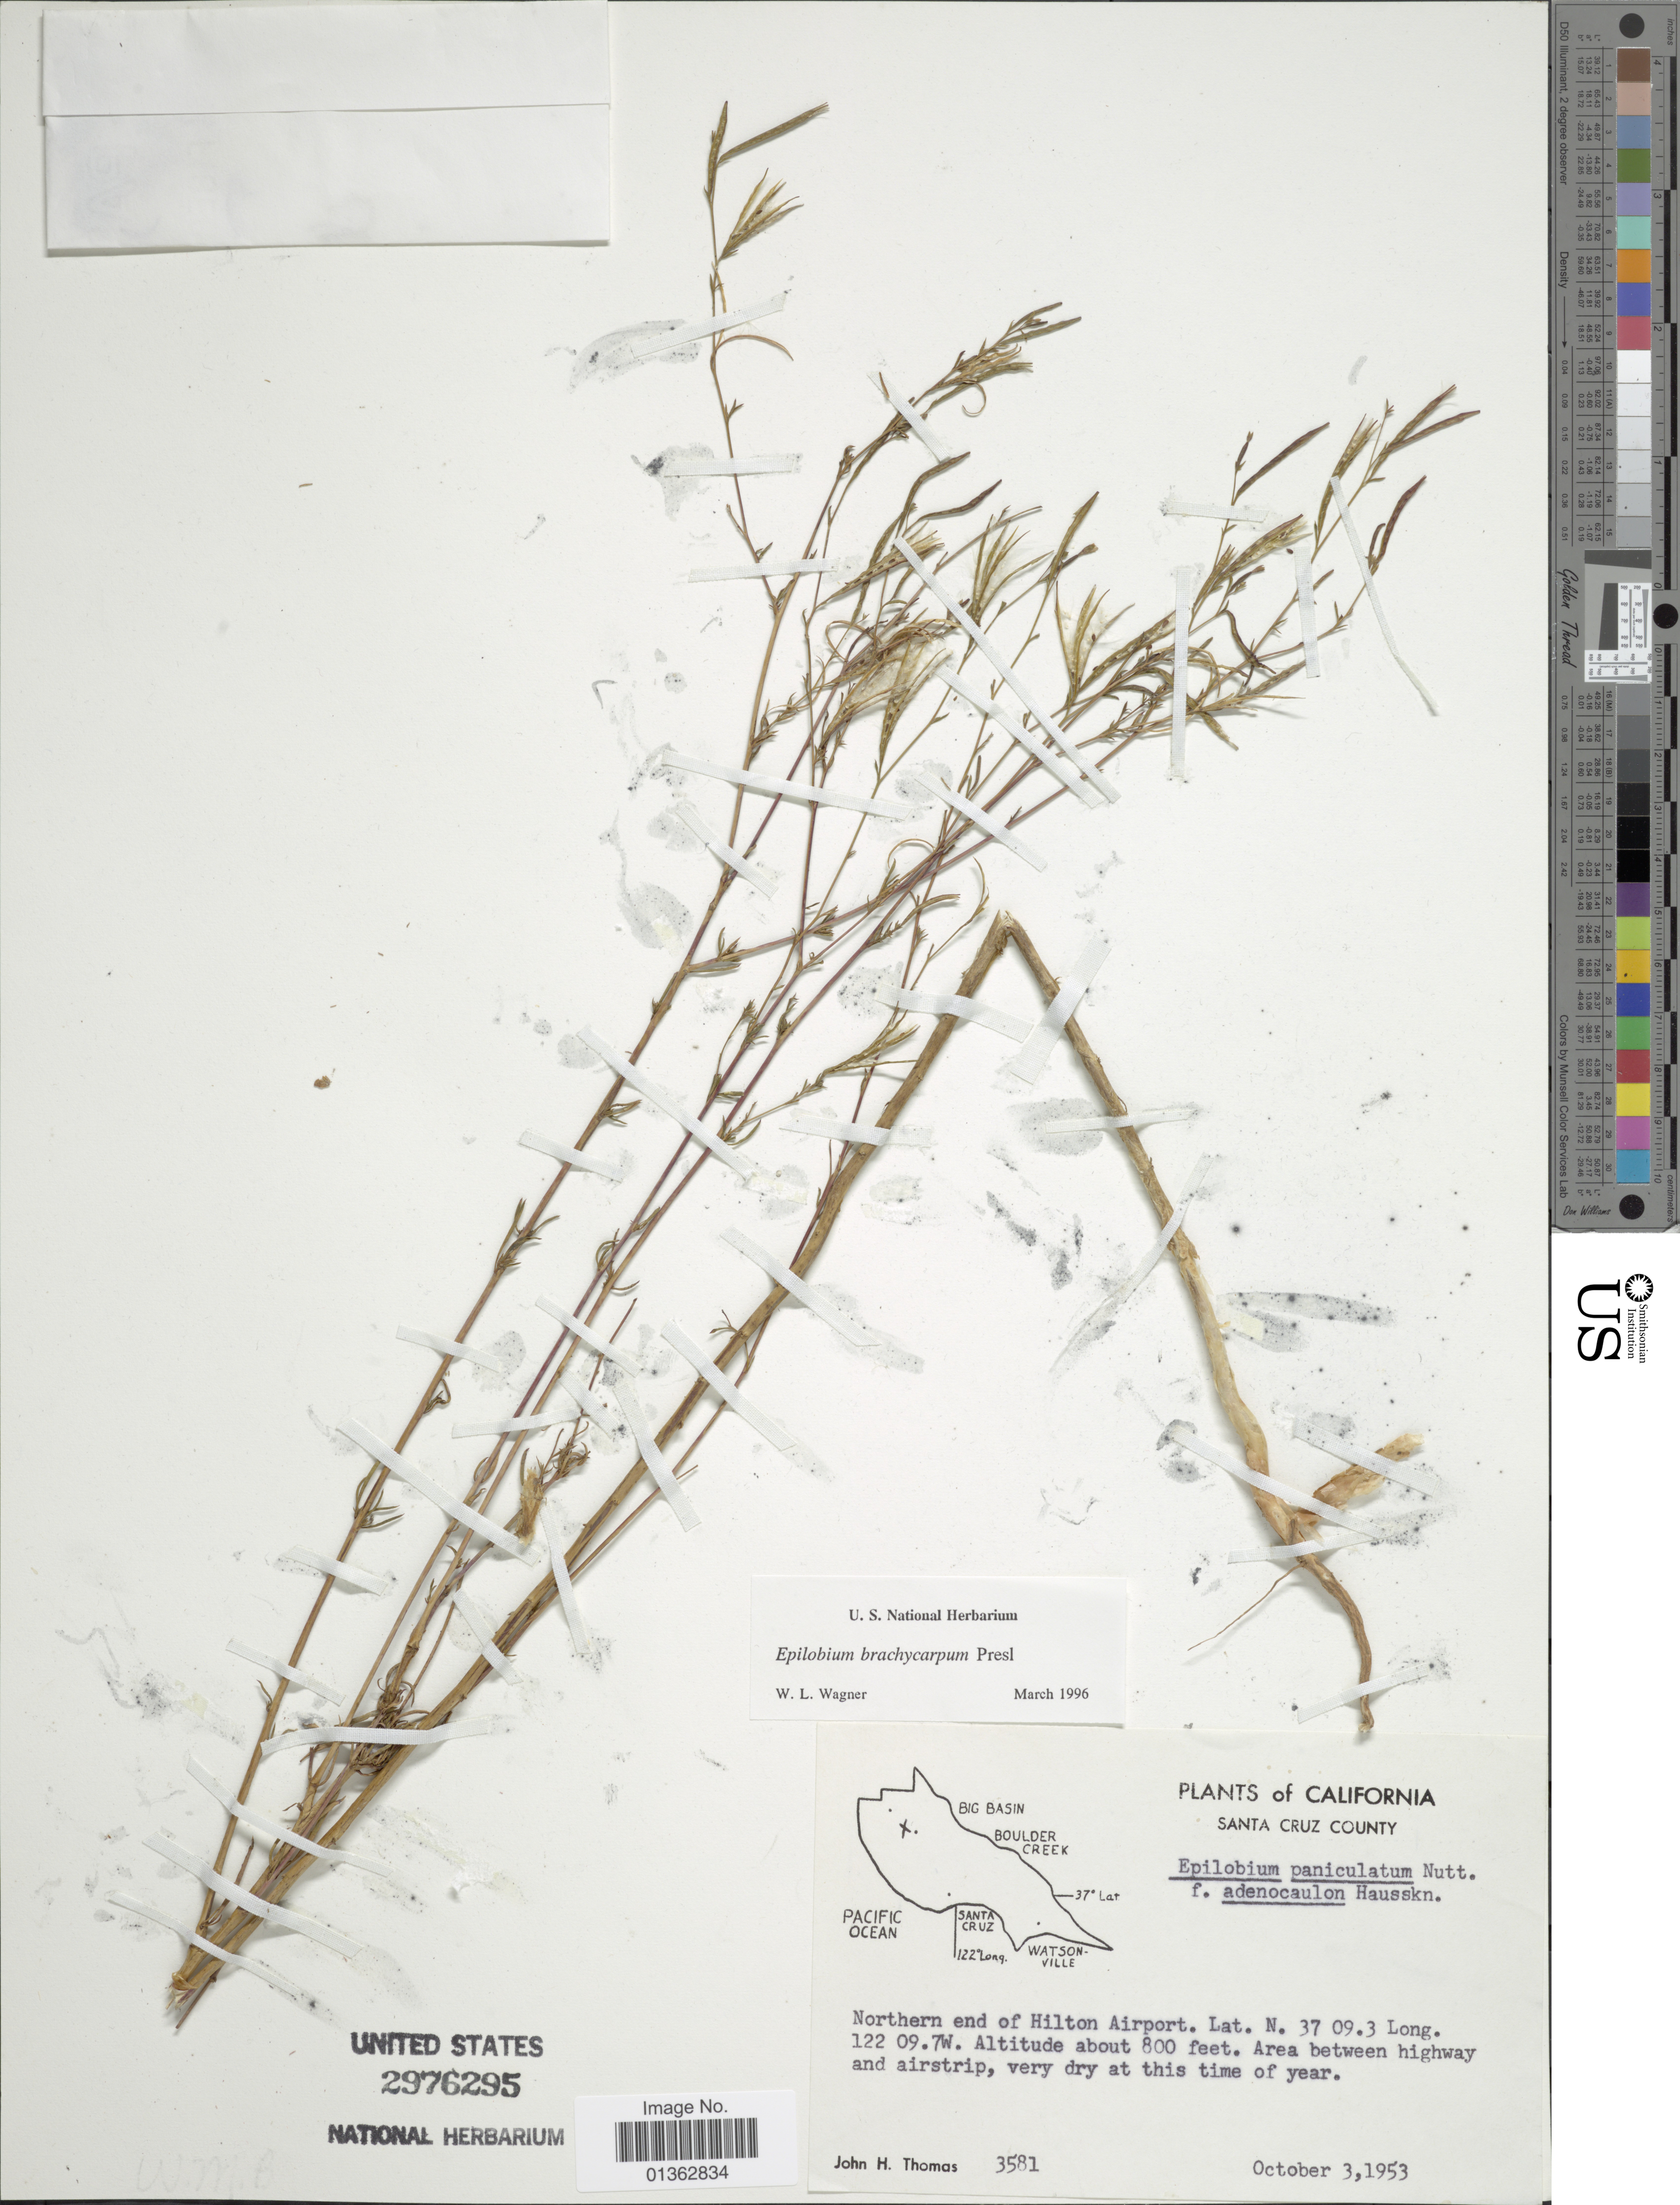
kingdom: Plantae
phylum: Tracheophyta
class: Magnoliopsida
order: Myrtales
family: Onagraceae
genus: Epilobium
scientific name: Epilobium brachycarpum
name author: C. Presl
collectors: J. H. Thomas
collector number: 3581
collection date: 1953-10-03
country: United States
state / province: California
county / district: Santa Cruz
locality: Santa Cruz County. Northern end of Hilton Airport.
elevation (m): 244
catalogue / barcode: US 2976295